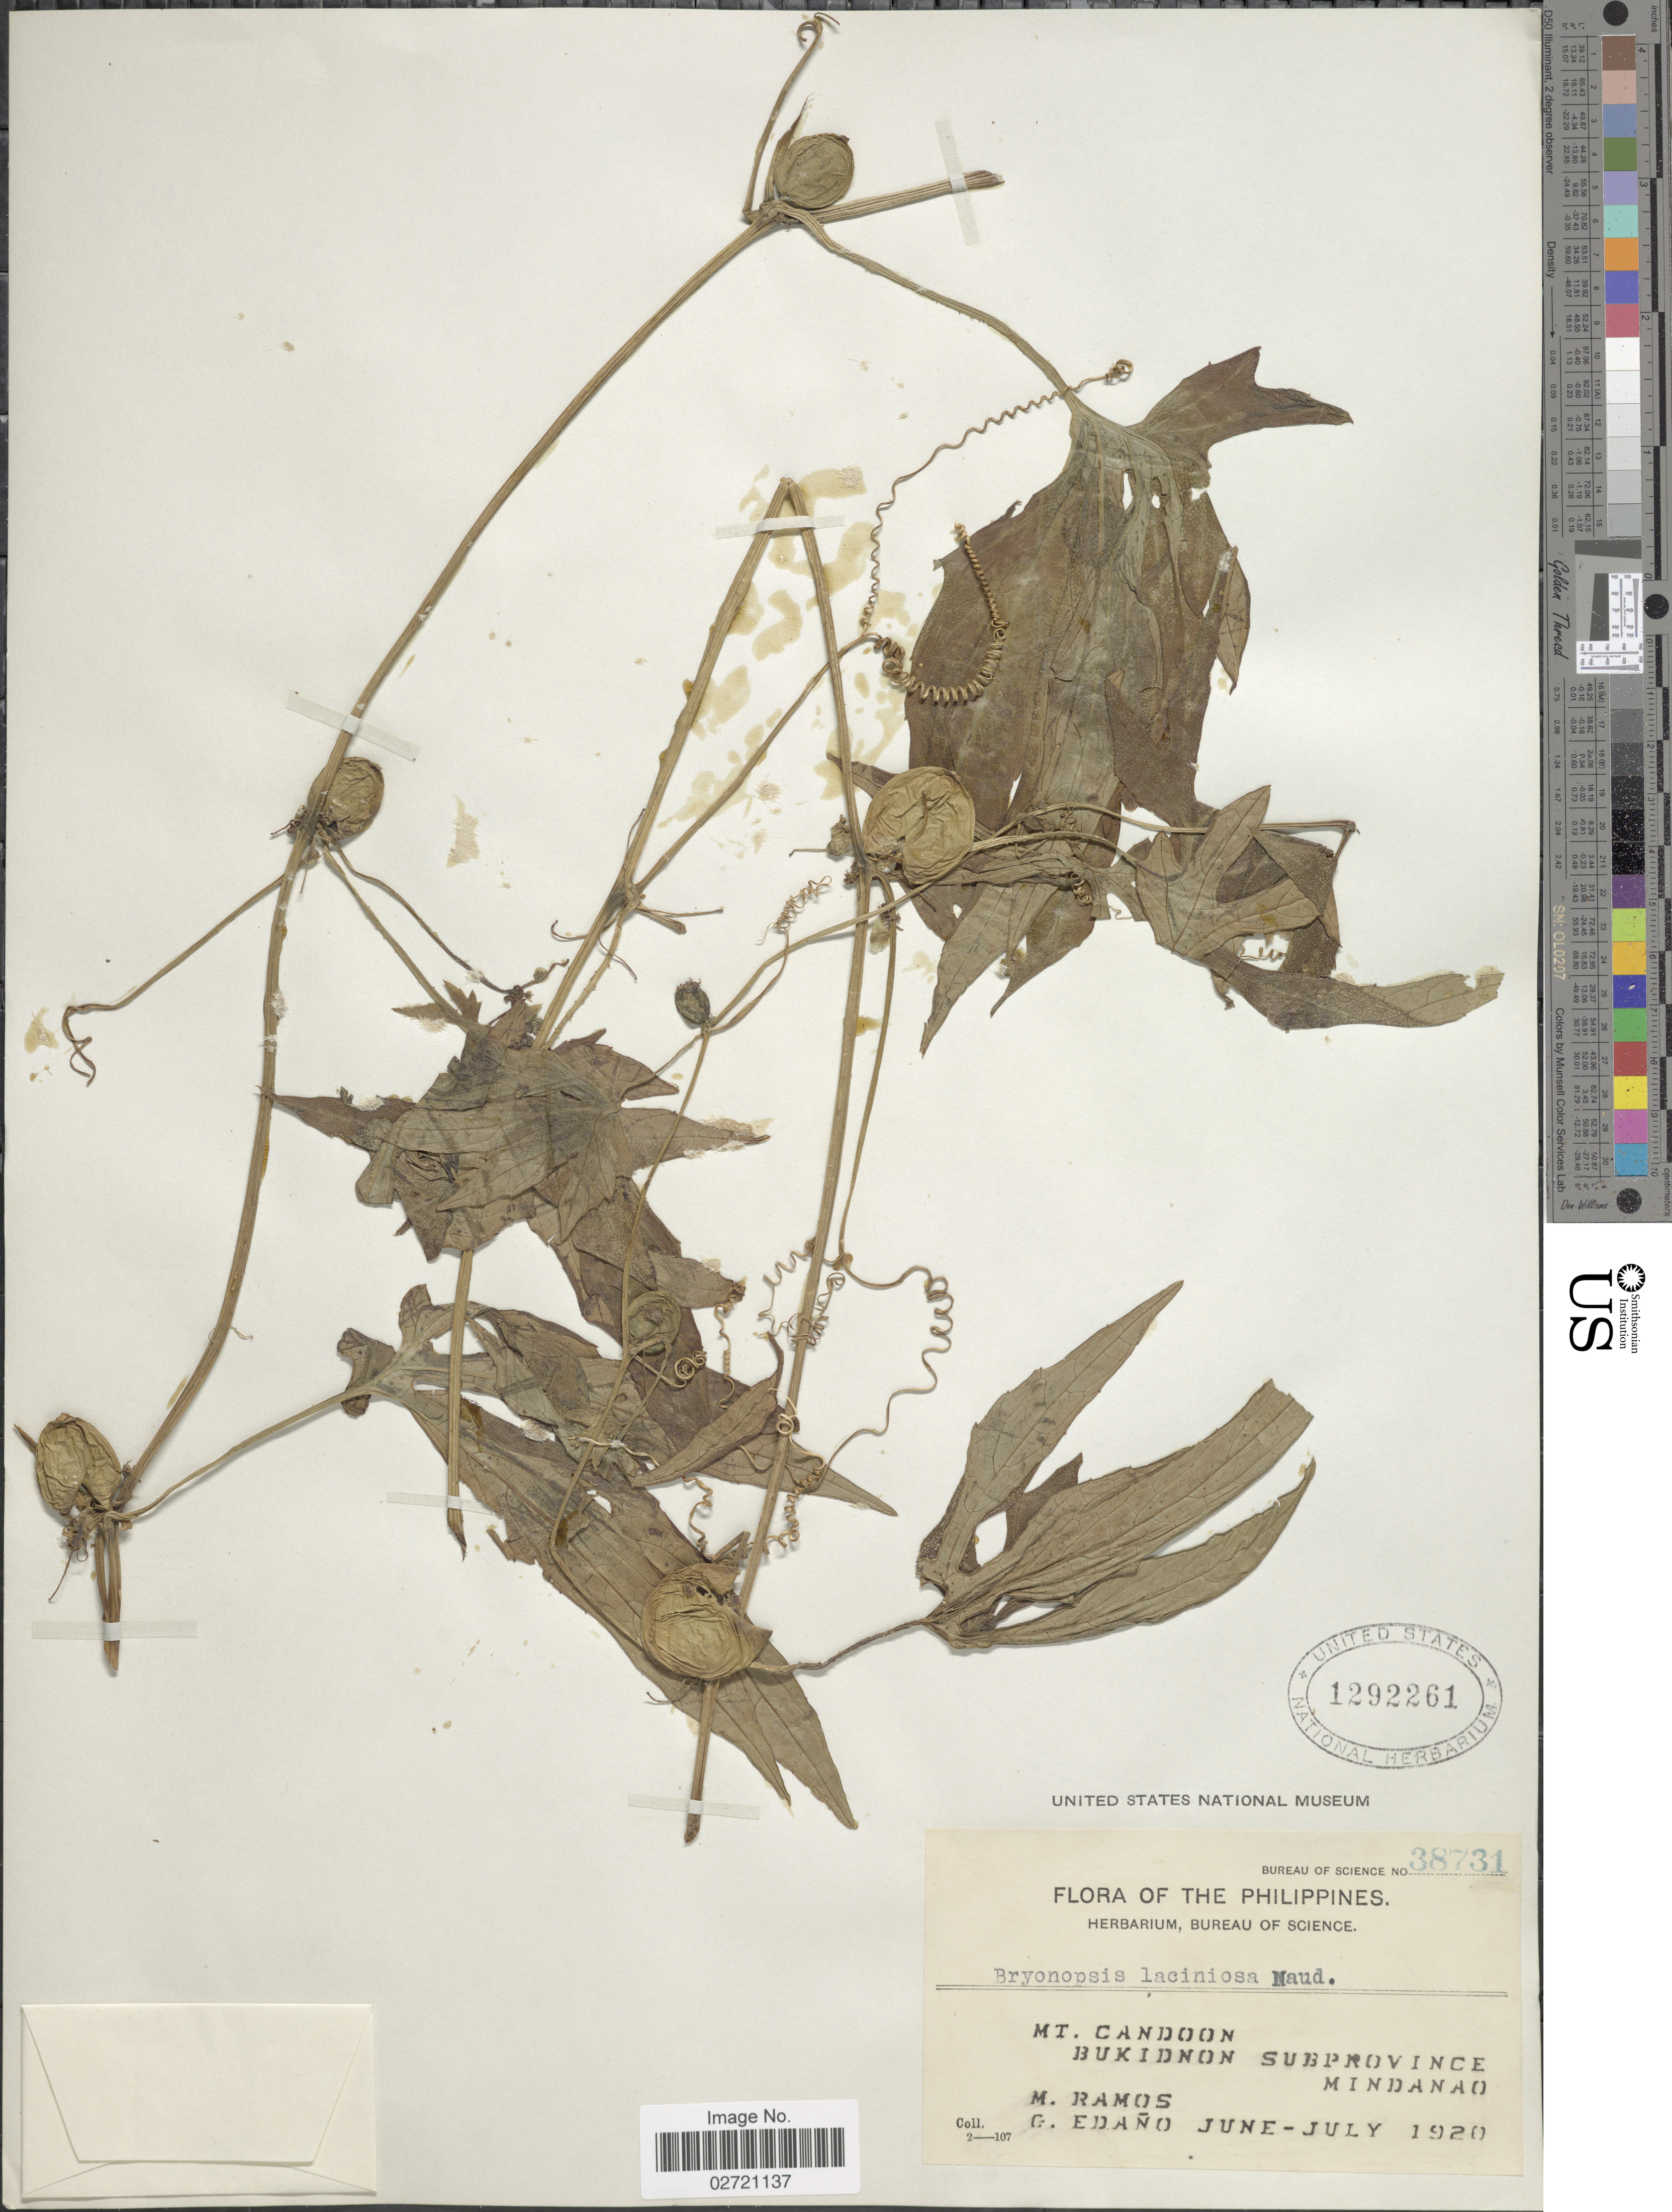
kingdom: Plantae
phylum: Tracheophyta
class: Magnoliopsida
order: Cucurbitales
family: Cucurbitaceae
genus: Diplocyclos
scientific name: Diplocyclos palmatus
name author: (L.) C. Jeffrey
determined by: Strong, Mark T., (BOT), Smithsonian Institution - National Museum of Natural History (UNITED STATES)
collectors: M. Ramos & G. Edaño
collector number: Bureau of Science 38731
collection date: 1920-06/1920-07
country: Philippines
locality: Mt. Candoon. Bukidnon Subprovince. Mindanao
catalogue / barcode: US 1292261